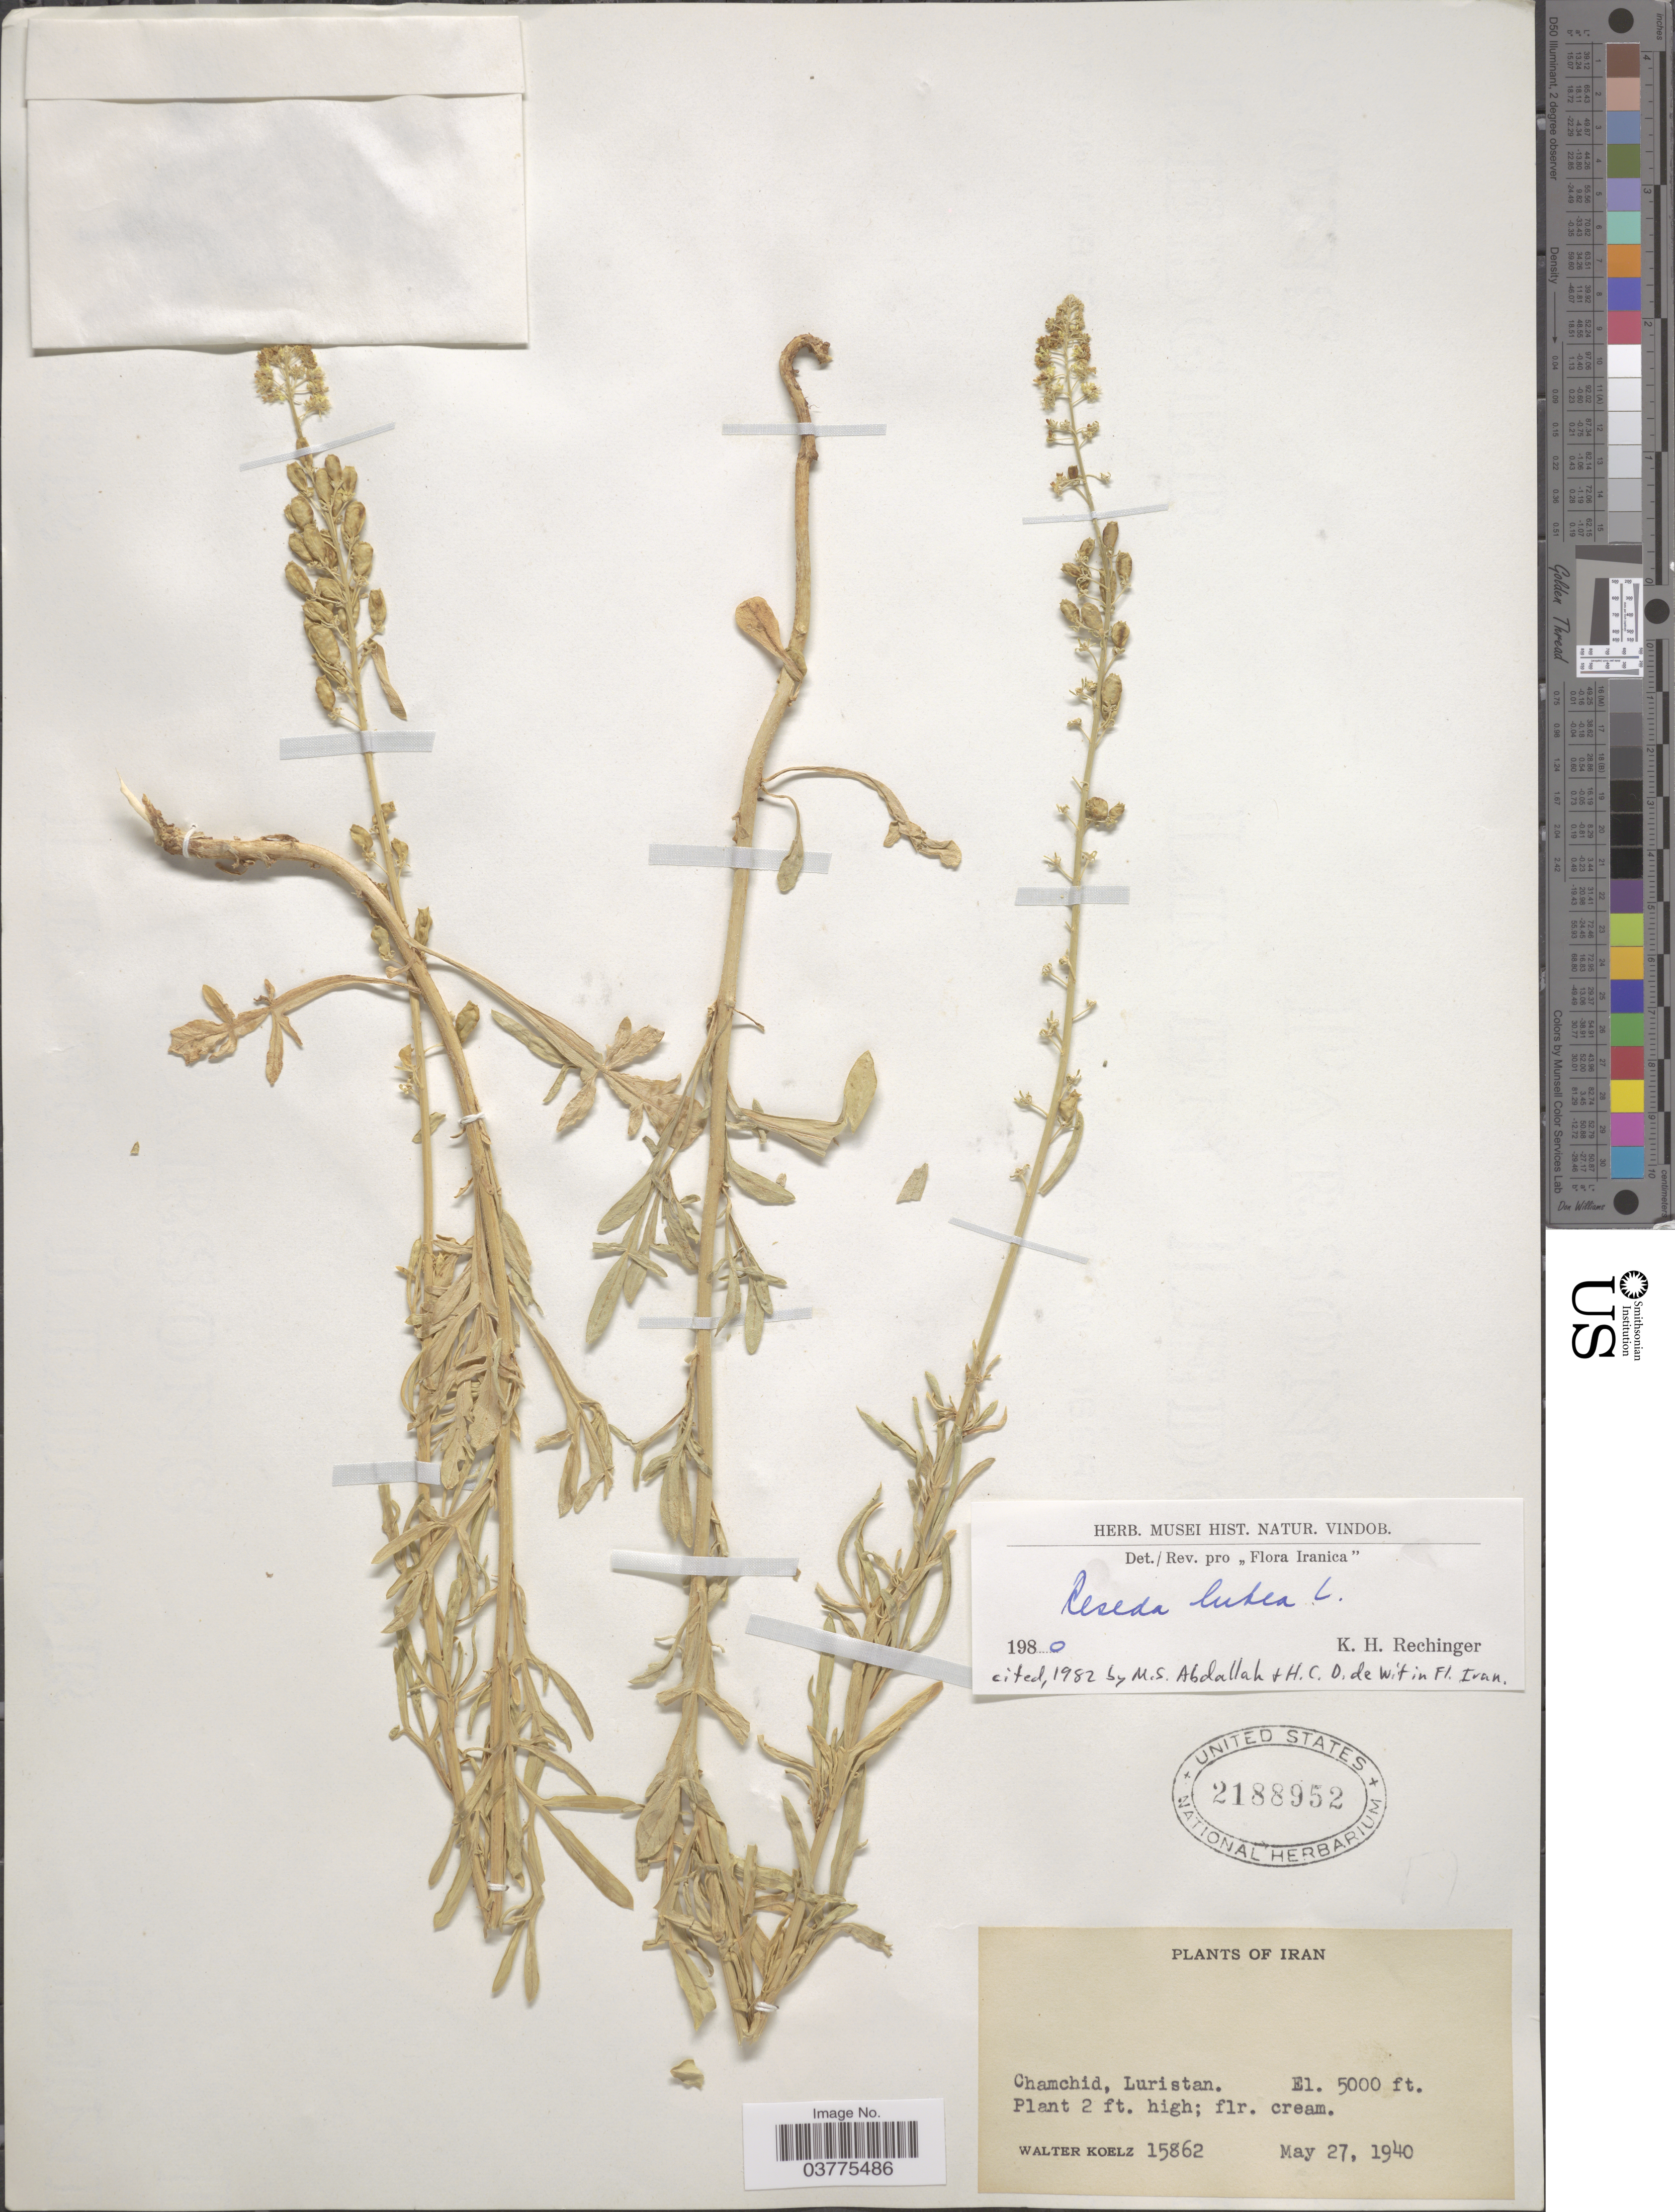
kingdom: Plantae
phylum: Tracheophyta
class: Magnoliopsida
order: Brassicales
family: Resedaceae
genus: Reseda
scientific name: Reseda lutea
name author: L.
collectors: W. N. Koelz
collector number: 15862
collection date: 1940-05-27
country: Iran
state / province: Lorestan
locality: Chamchid, Luristan.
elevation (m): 1524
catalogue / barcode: US 2188952